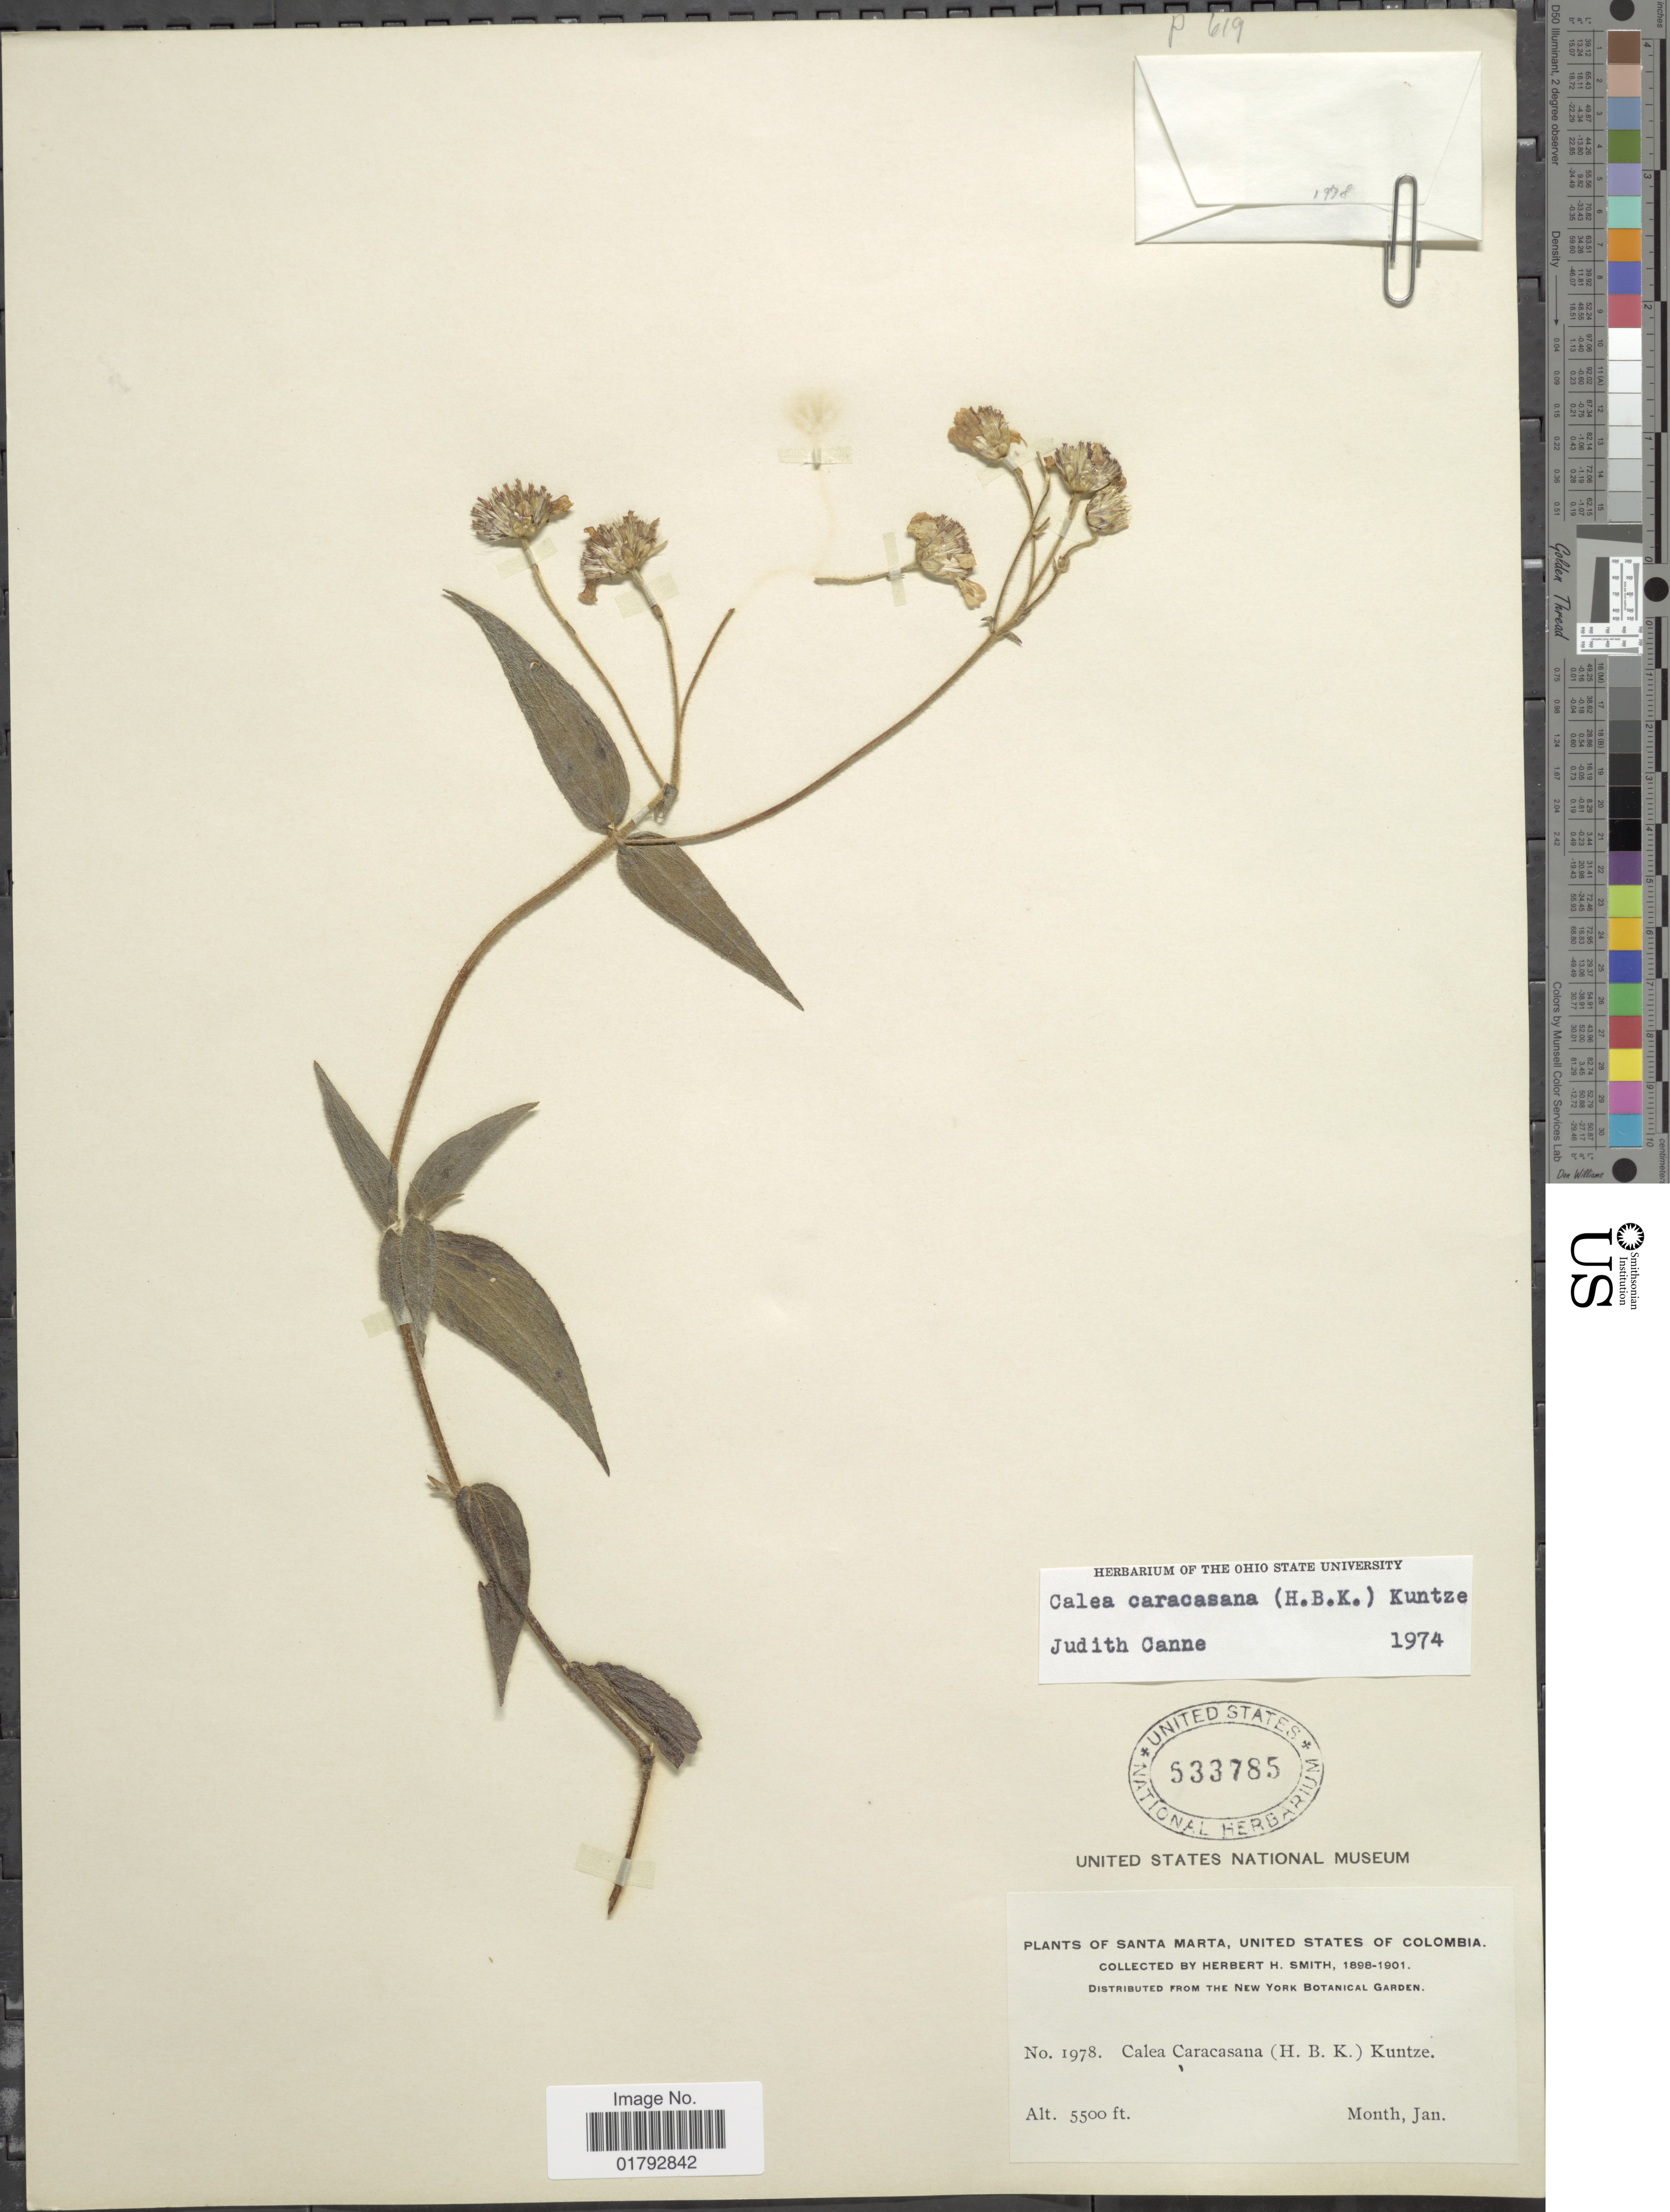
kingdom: Plantae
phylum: Tracheophyta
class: Magnoliopsida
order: Asterales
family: Asteraceae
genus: Alloispermum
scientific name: Alloispermum caracasanum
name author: (Kunth) H. Rob.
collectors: H. H. Smith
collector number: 1978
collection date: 1898-01/1901-01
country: Colombia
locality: Santa Marta, United States of Colombia.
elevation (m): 1676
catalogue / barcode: US 533785